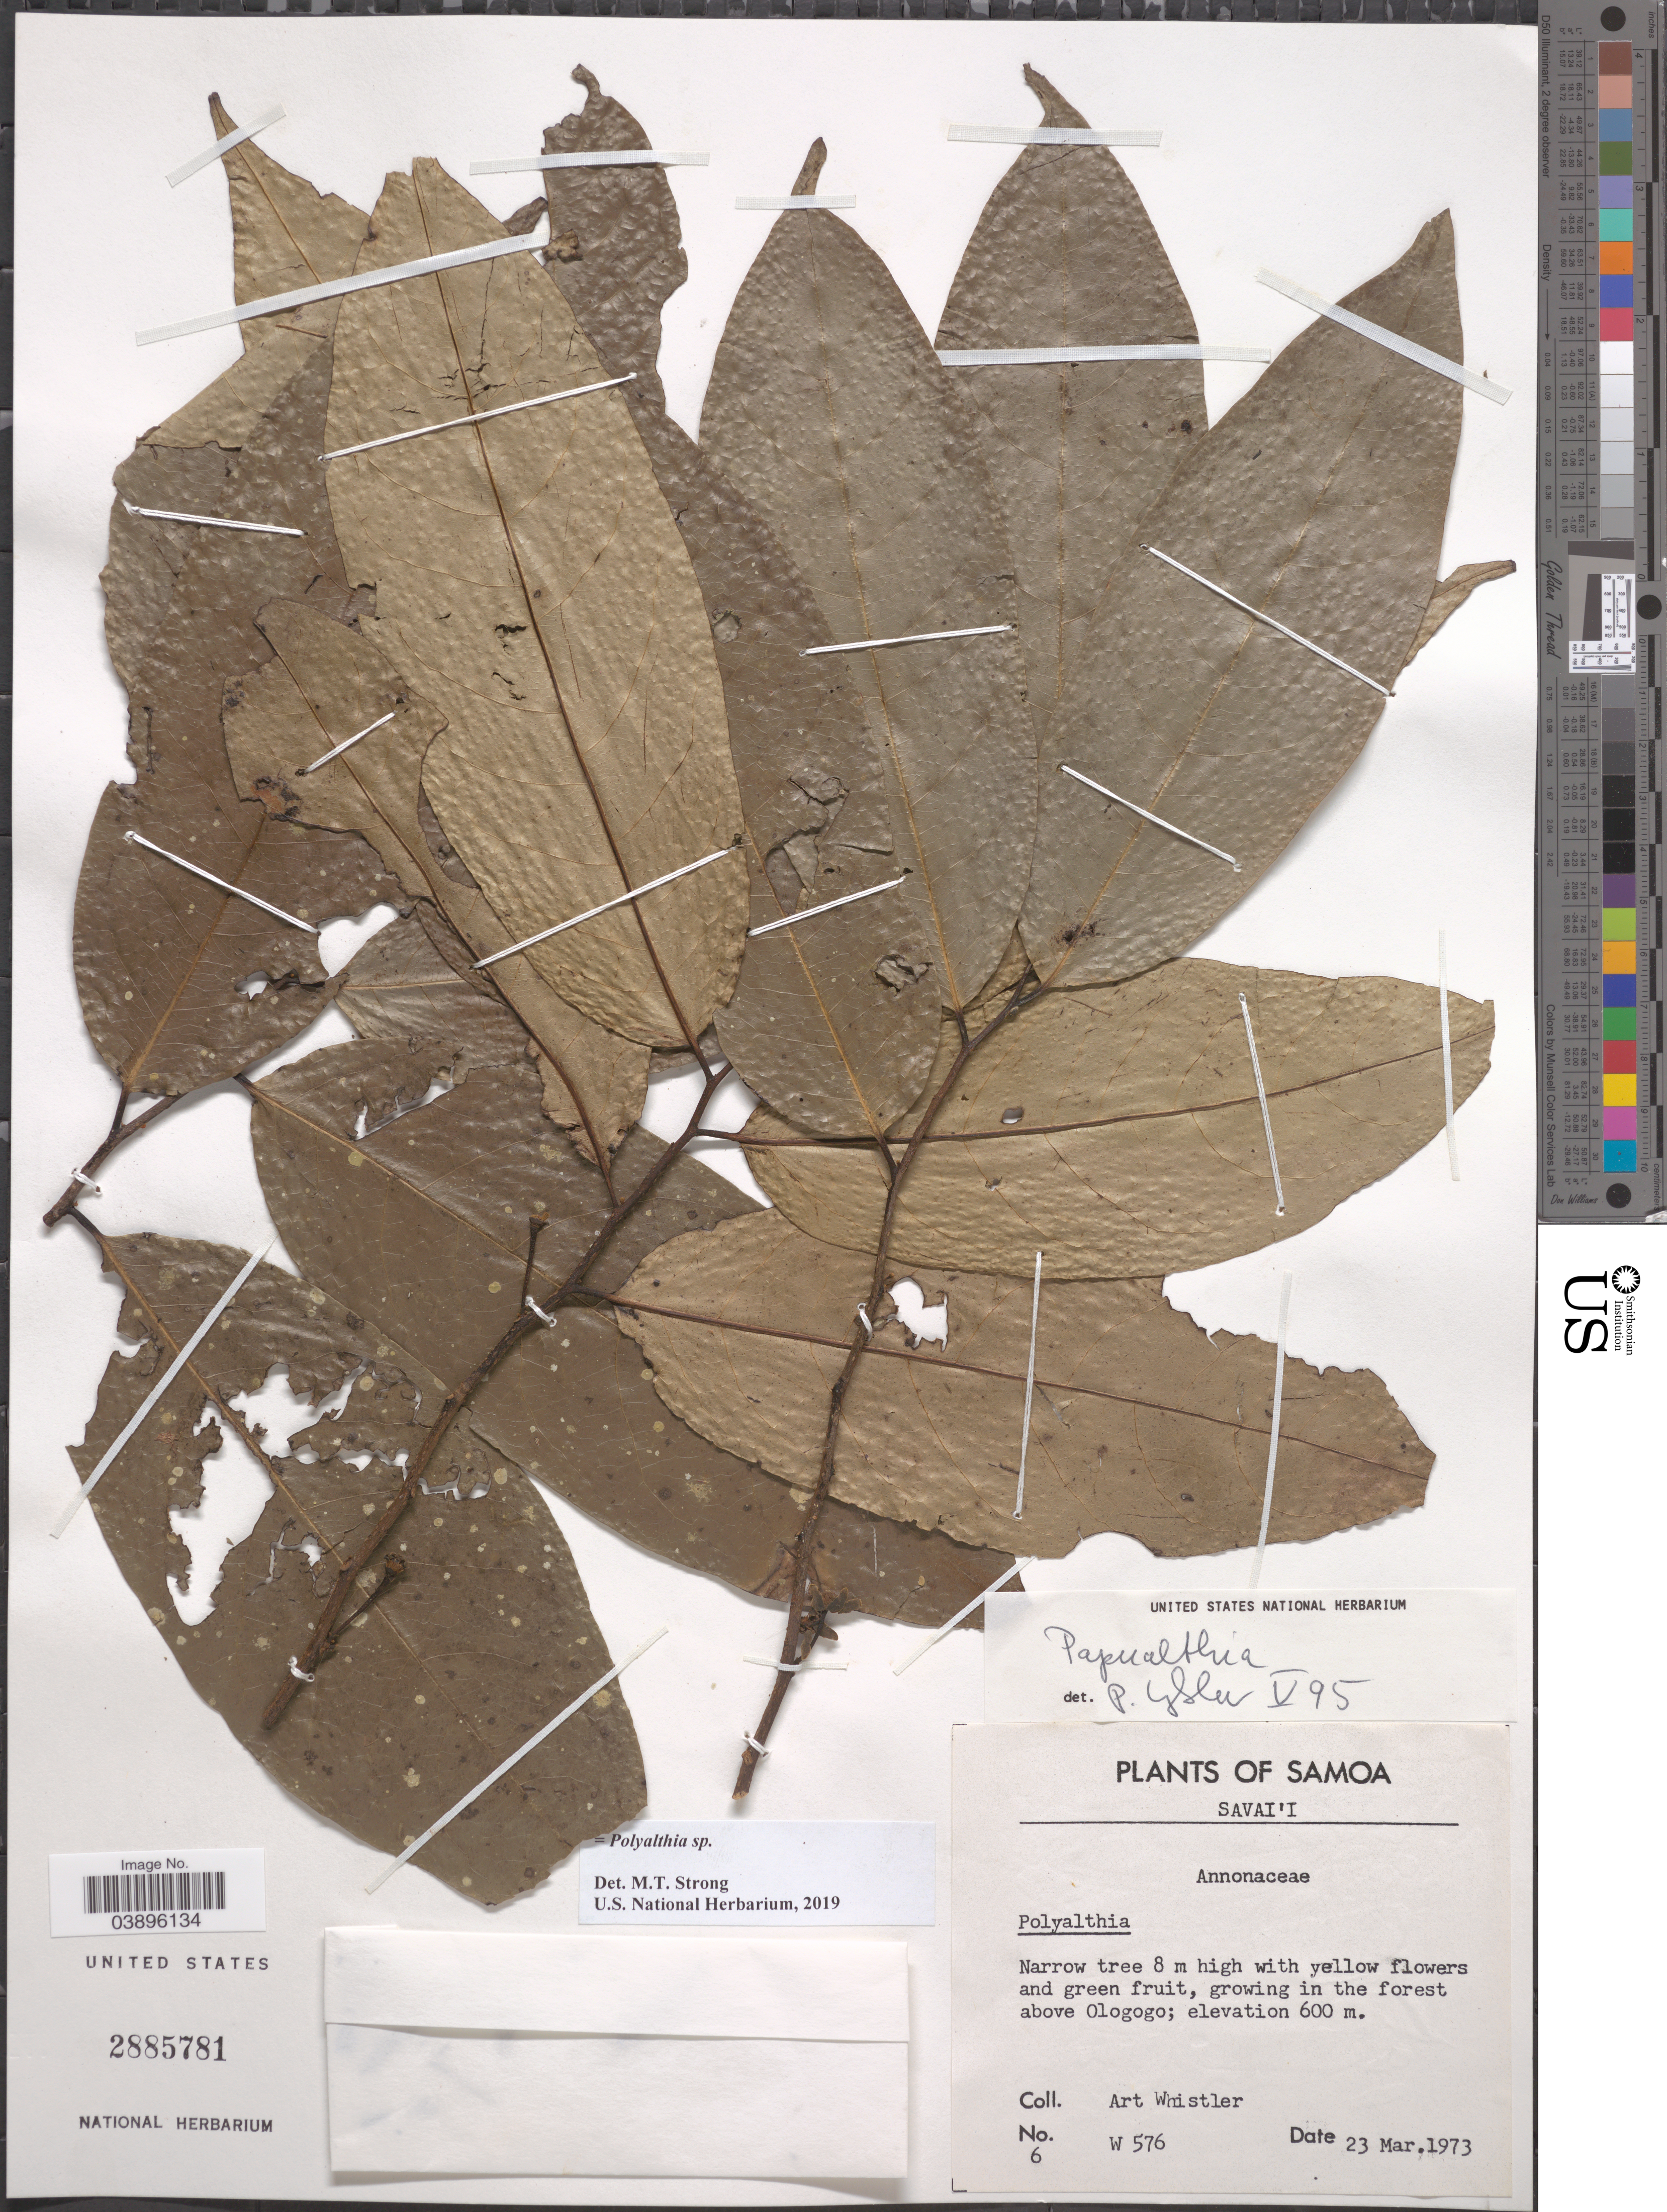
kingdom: Plantae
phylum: Tracheophyta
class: Magnoliopsida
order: Magnoliales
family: Annonaceae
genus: Polyalthia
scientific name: Polyalthia sp.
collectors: A. Whistler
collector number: W576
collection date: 1973-03-23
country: Samoa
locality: Samoa. Savai'i. Growing in the forest above Ologogo.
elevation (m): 600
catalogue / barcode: US 2885781